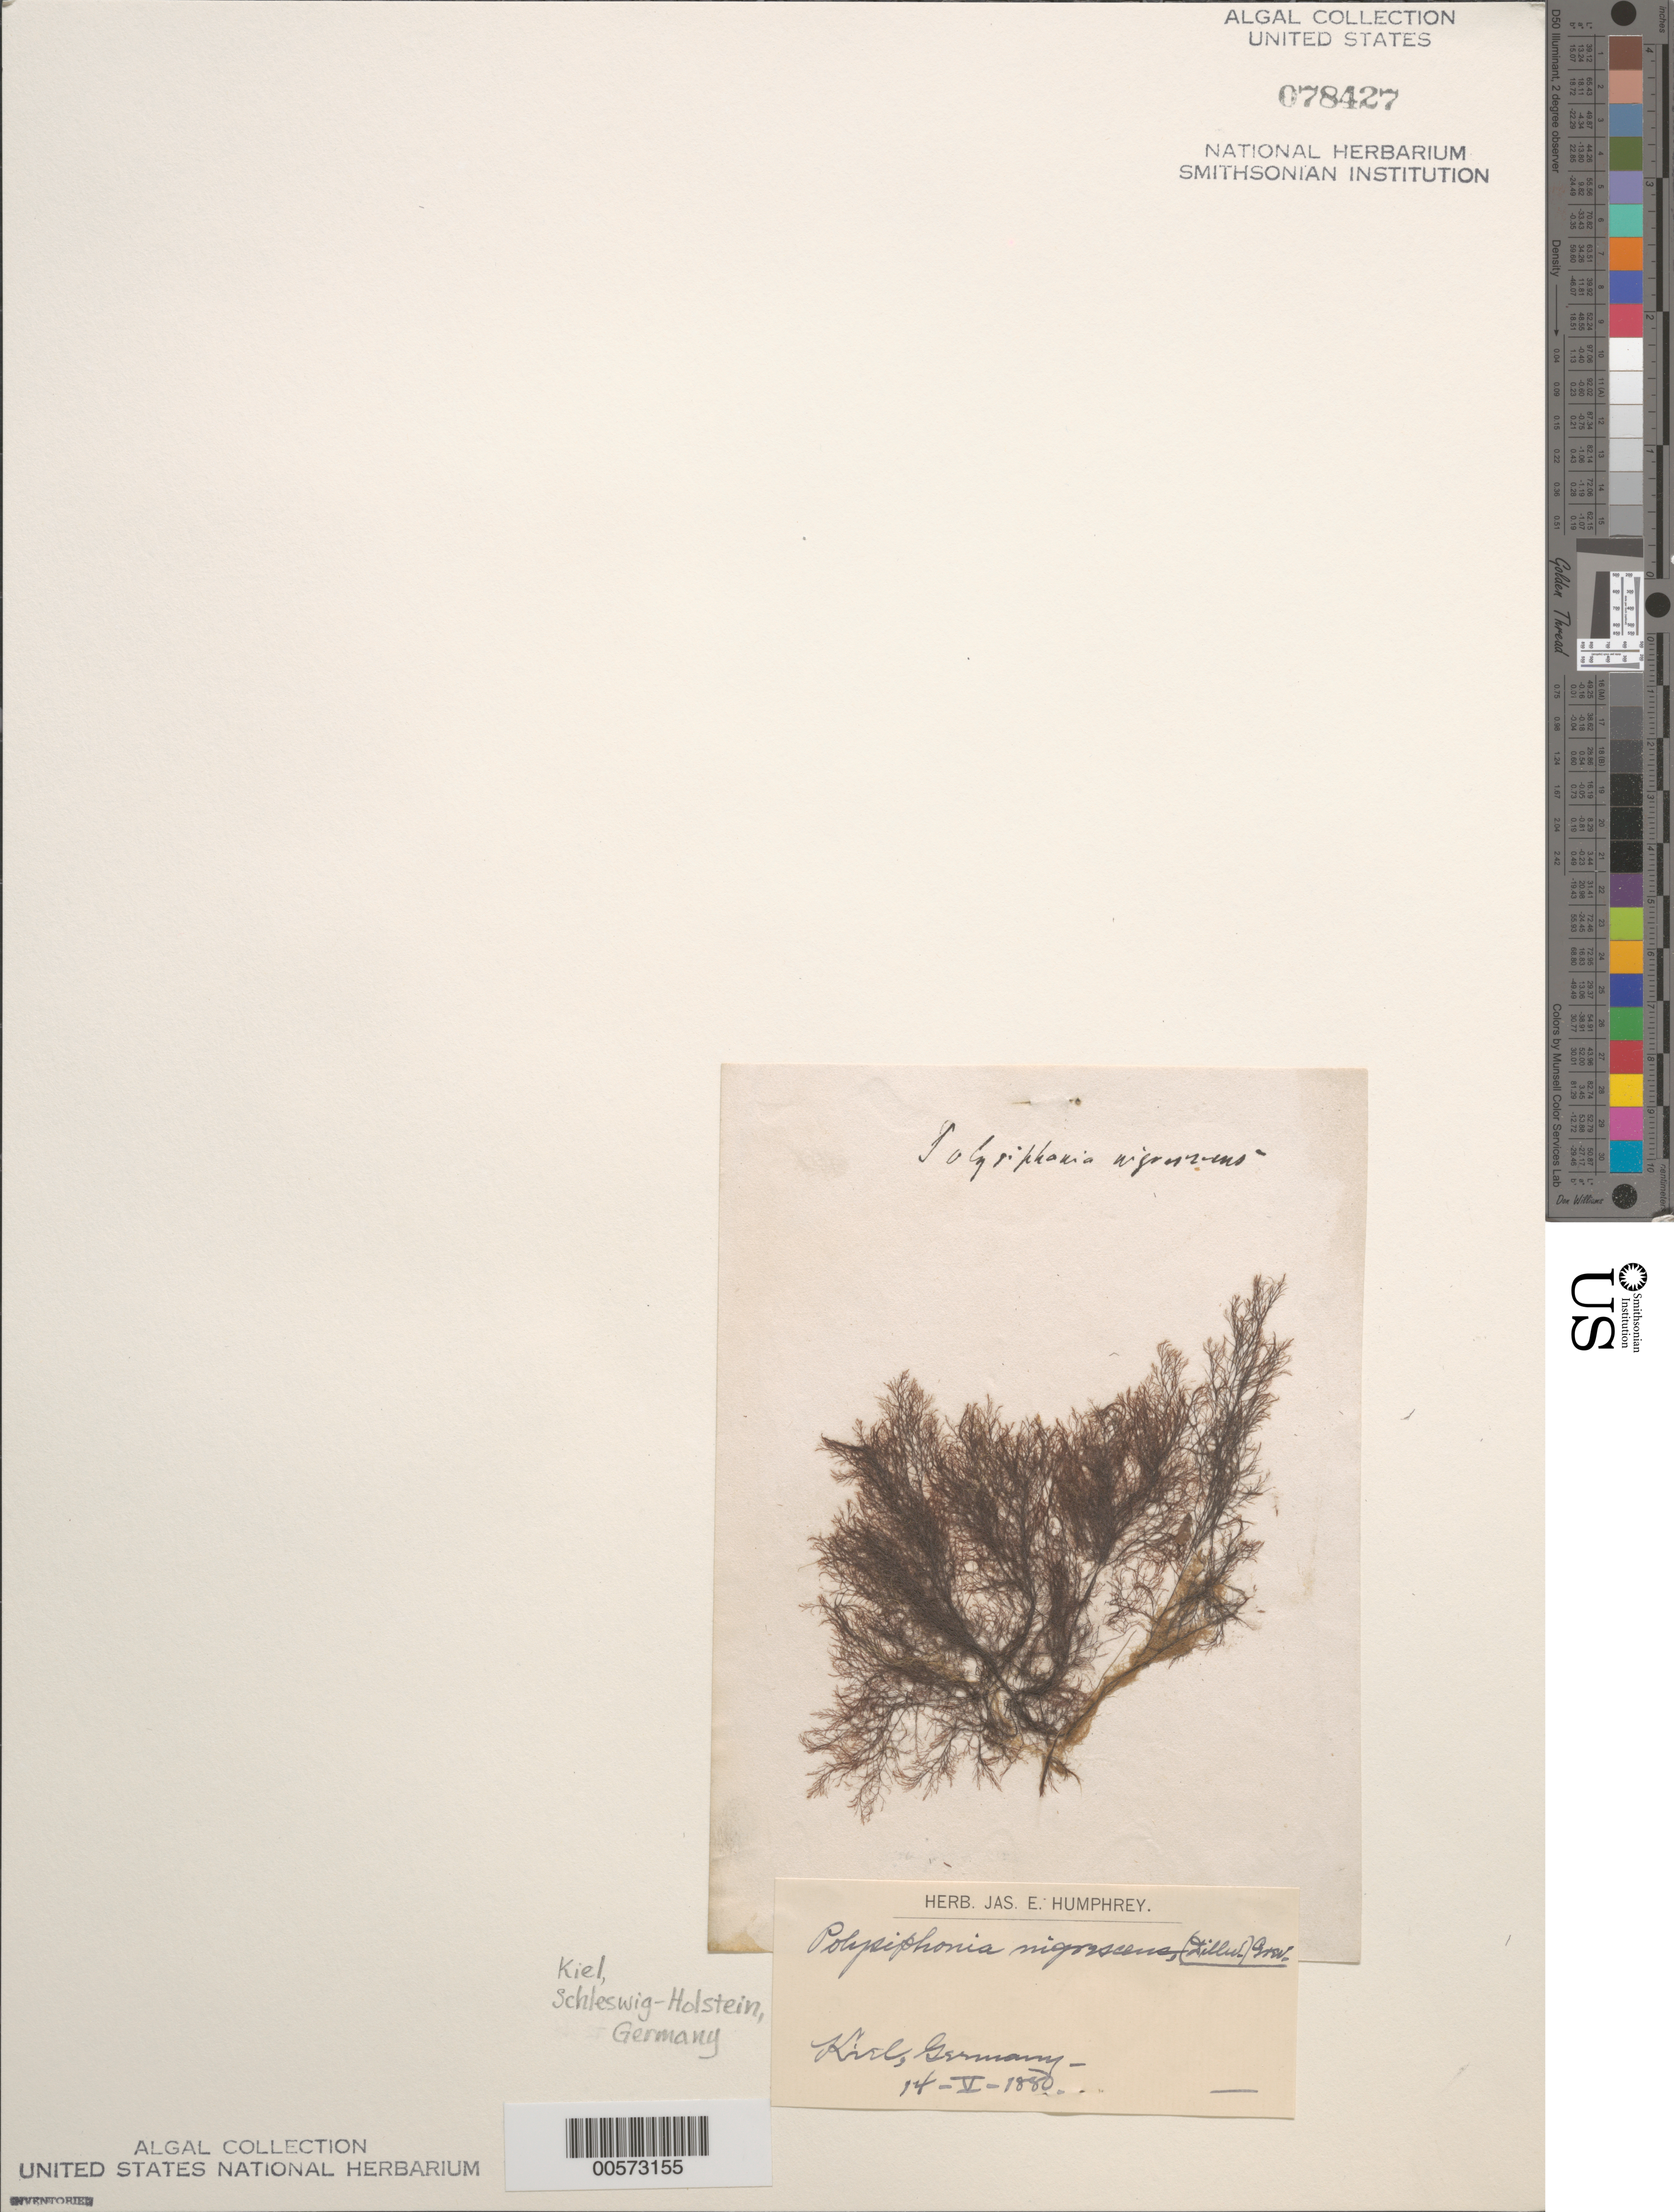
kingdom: Plantae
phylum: Rhodophyta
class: Florideophyceae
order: Ceramiales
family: Rhodomelaceae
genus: Vertebrata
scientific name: Vertebrata fucoides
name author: (Hudson) Kuntze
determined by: Algae name updating Project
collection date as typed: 14 May 1880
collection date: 1880-05-14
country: Germany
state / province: Schleswig-Holstein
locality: Kiel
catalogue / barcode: US 78427